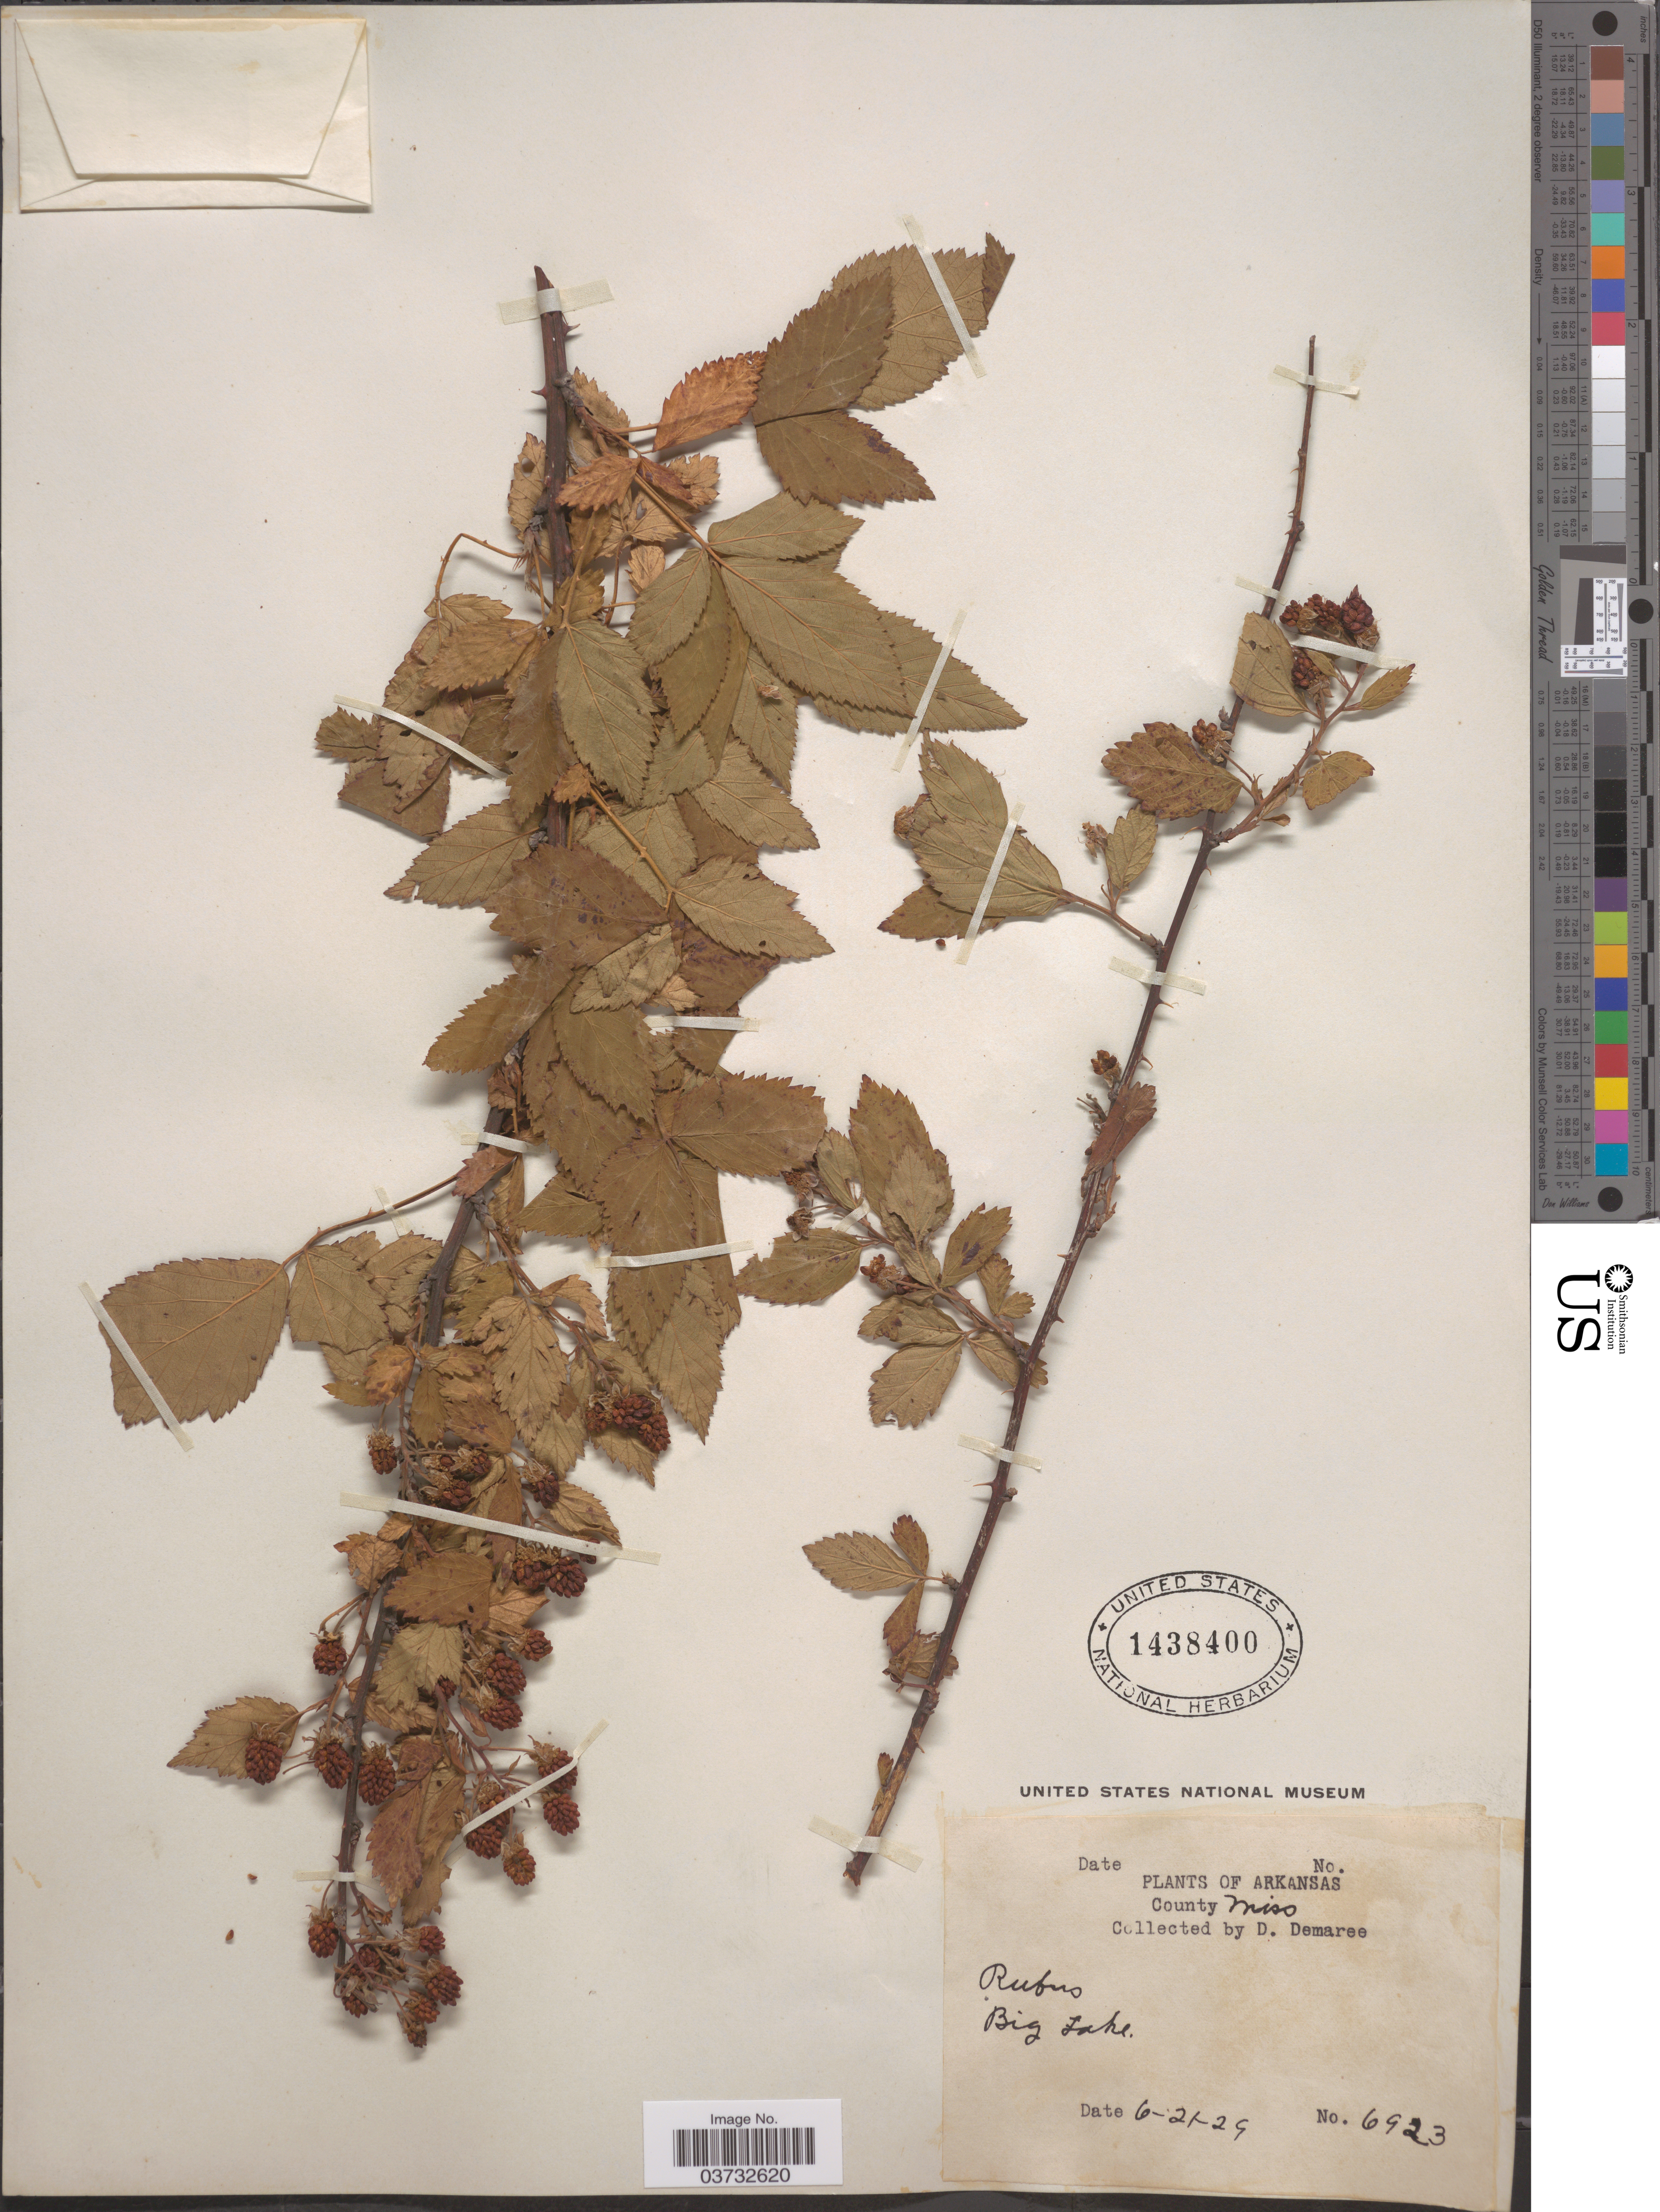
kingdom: Plantae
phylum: Tracheophyta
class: Magnoliopsida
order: Rosales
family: Rosaceae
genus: Rubus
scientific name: Rubus sp.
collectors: D. Demaree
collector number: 6923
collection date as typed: Transcribed d/m/y: 21/6/29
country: United States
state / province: Arkansas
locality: County Miso. Big Lake.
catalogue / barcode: US 1438400